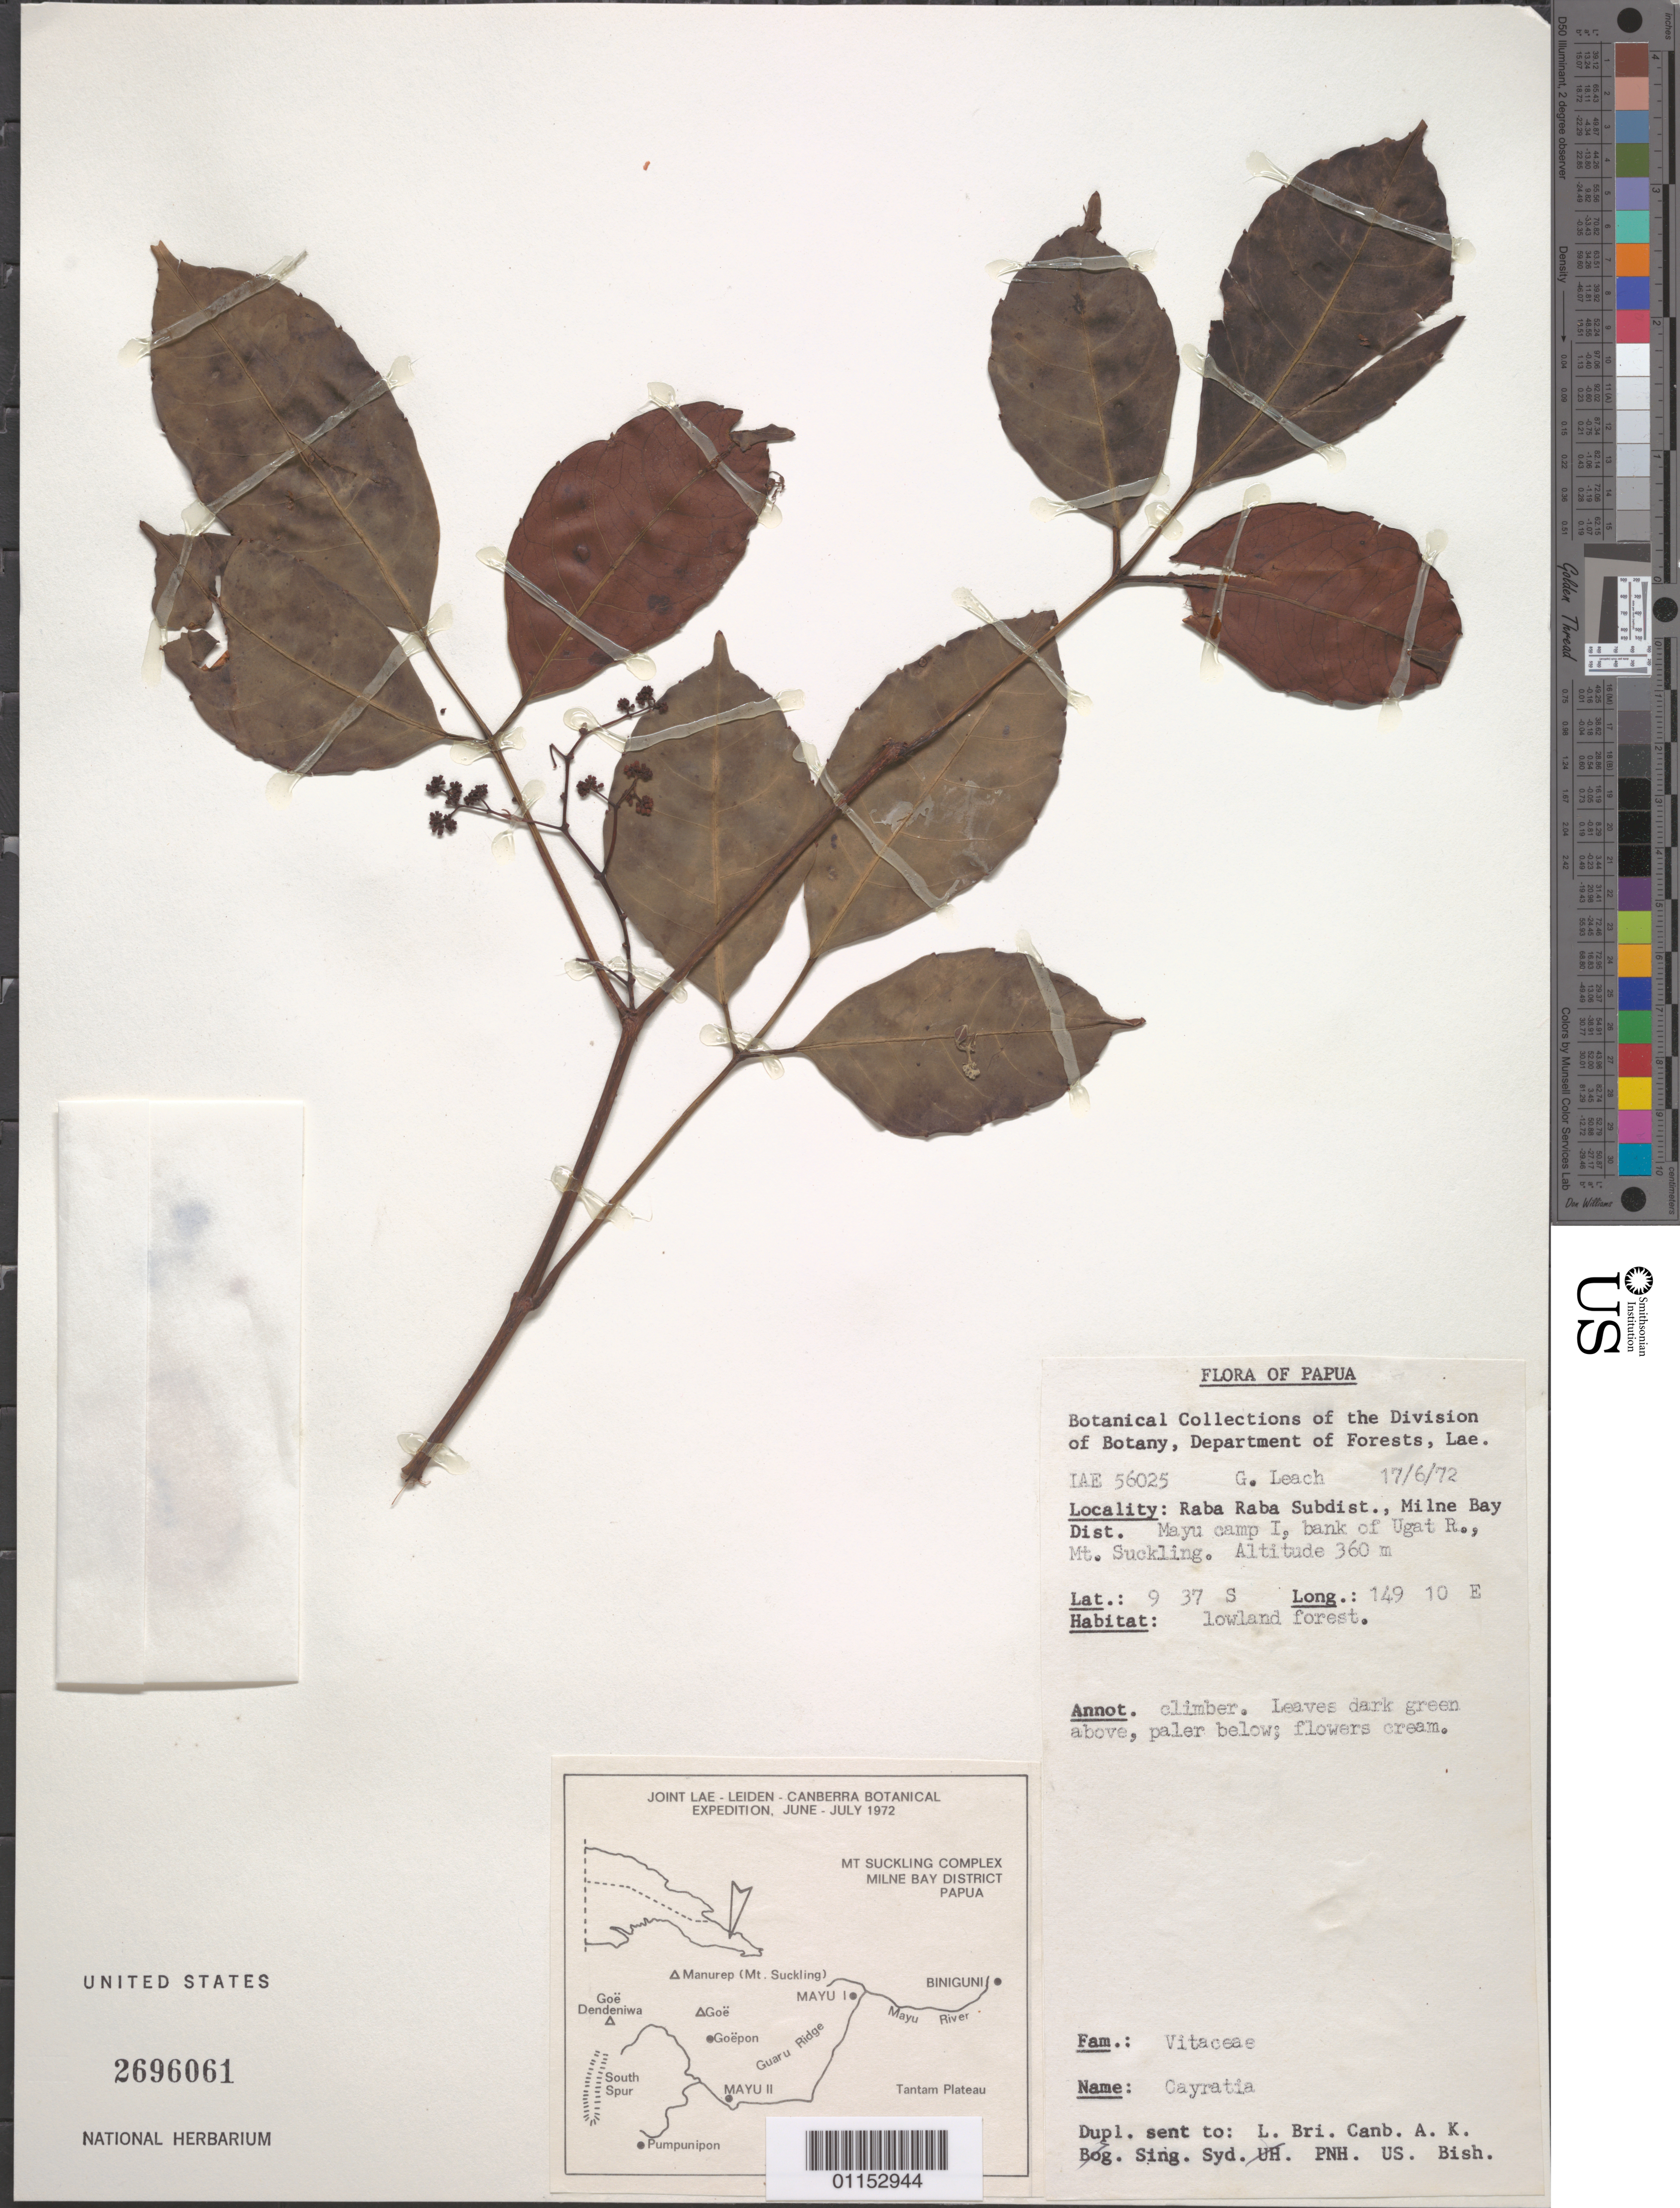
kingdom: Plantae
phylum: Tracheophyta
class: Magnoliopsida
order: Vitales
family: Vitaceae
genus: Cayratia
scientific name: Cayratia sp.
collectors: G. Leach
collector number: LAE 56025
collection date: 1972-06-17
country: Papua New Guinea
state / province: Papua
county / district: Milne Bay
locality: Raba Raba Subdistr. Mayu camp I, bank of Ugat R., Mt Suckling.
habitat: Lowland forest. Climber.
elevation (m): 360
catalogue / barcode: US 2696061